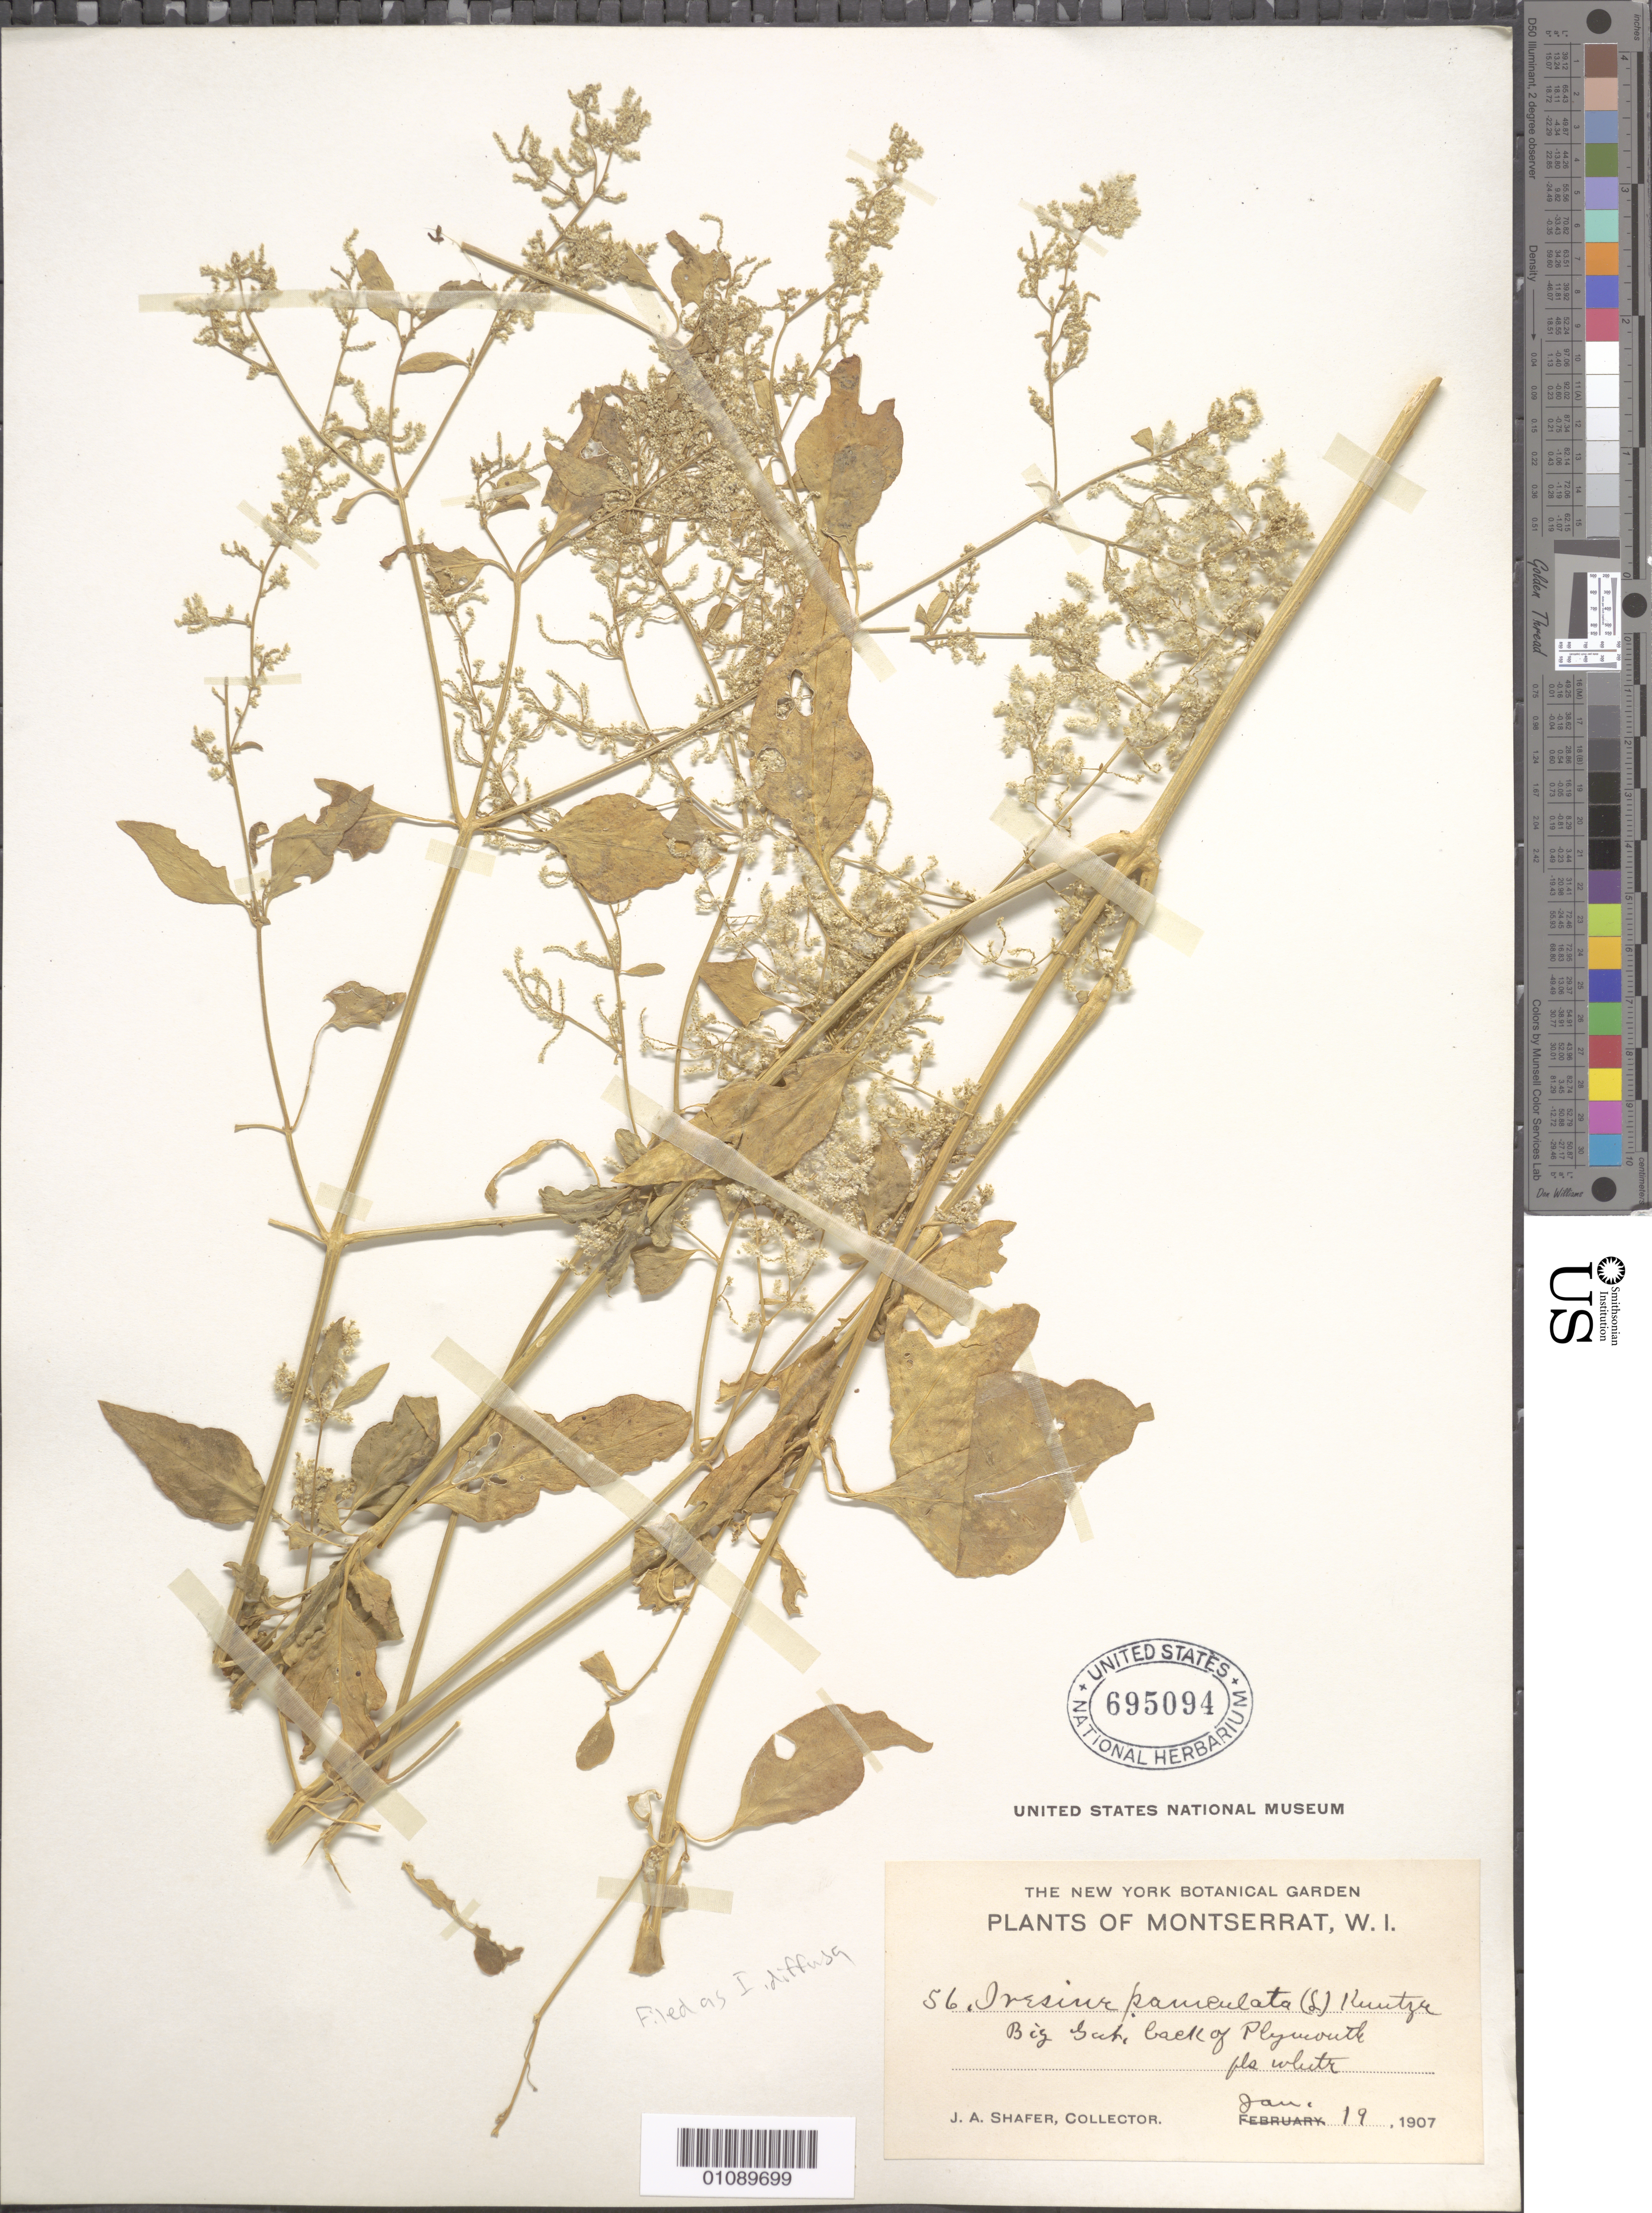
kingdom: Plantae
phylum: Tracheophyta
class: Magnoliopsida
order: Caryophyllales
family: Amaranthaceae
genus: Iresine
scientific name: Iresine diffusa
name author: Humb. & Bonpl. ex Willd.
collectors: J. A. Shafer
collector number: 56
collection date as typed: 19 Jan 1907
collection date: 1907-01-19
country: Montserrat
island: Montserrat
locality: Big Suti back of Plymouth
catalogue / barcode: US 695094